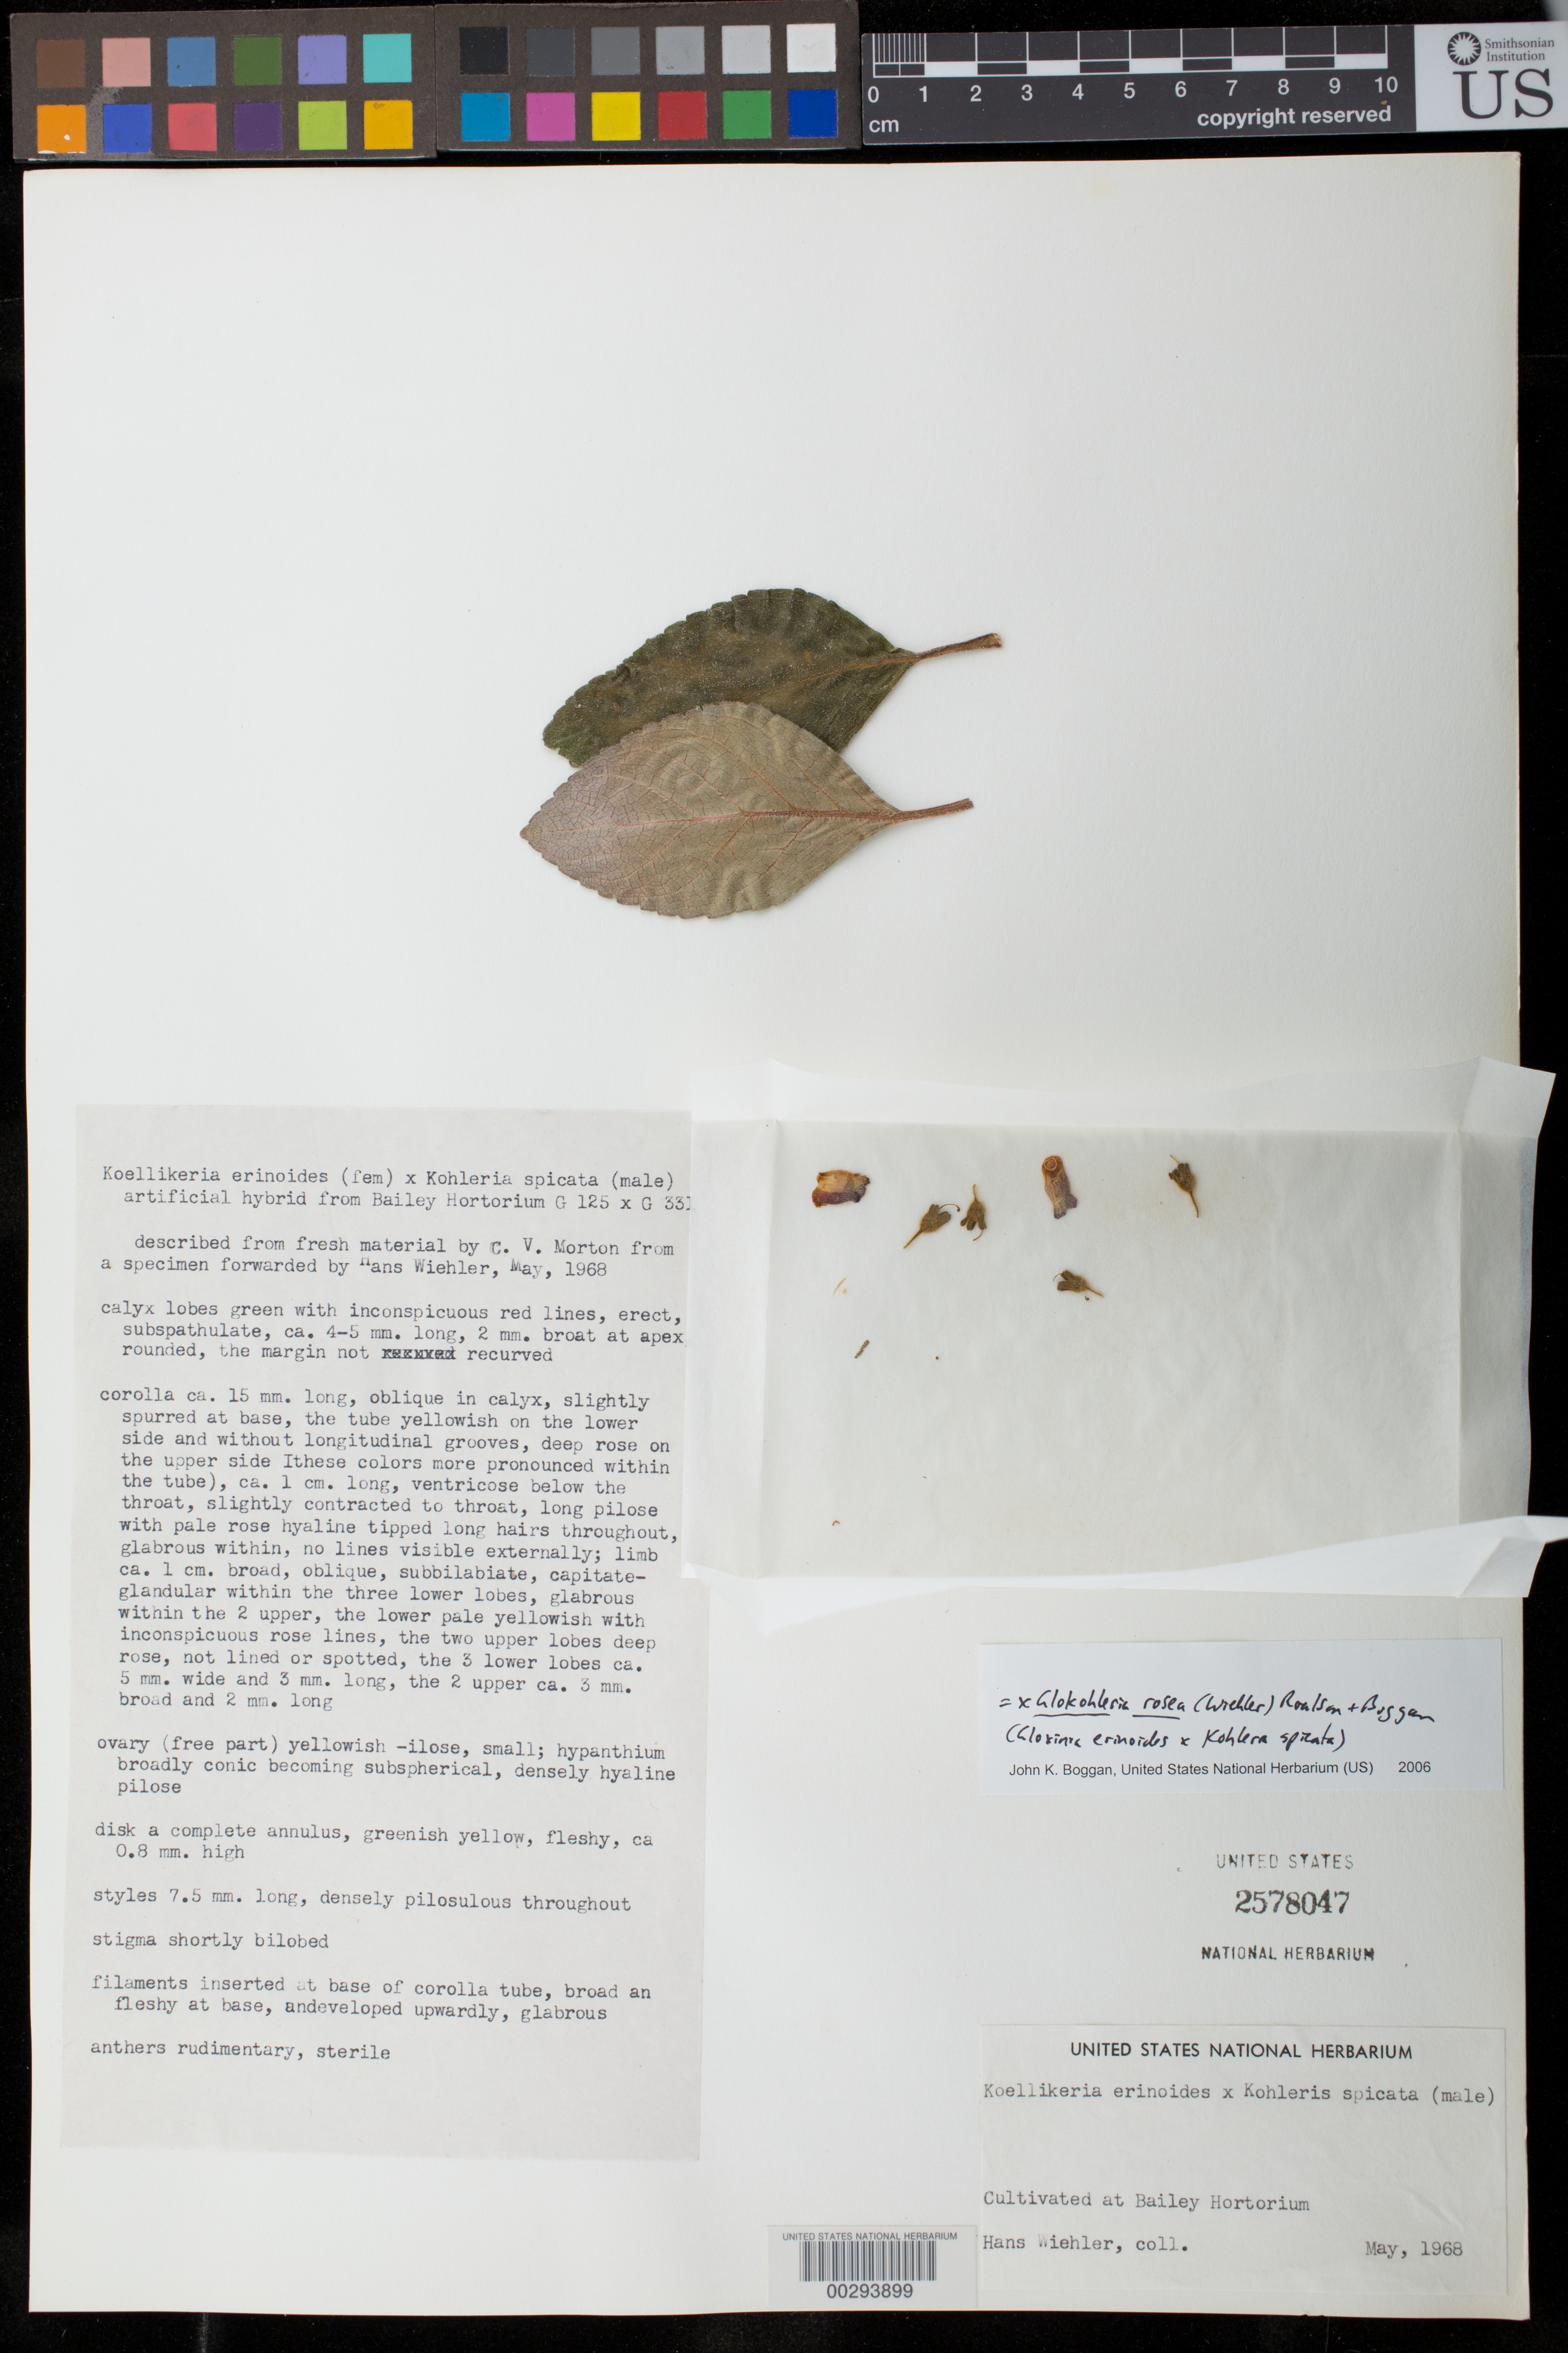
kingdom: Plantae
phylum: Tracheophyta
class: Magnoliopsida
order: Lamiales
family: Gesneriaceae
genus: Koellikohleria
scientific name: x Koellikohleria rosea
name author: Wiehler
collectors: H. J. Wiehler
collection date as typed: May 1968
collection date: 1968-05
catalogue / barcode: US 2578047